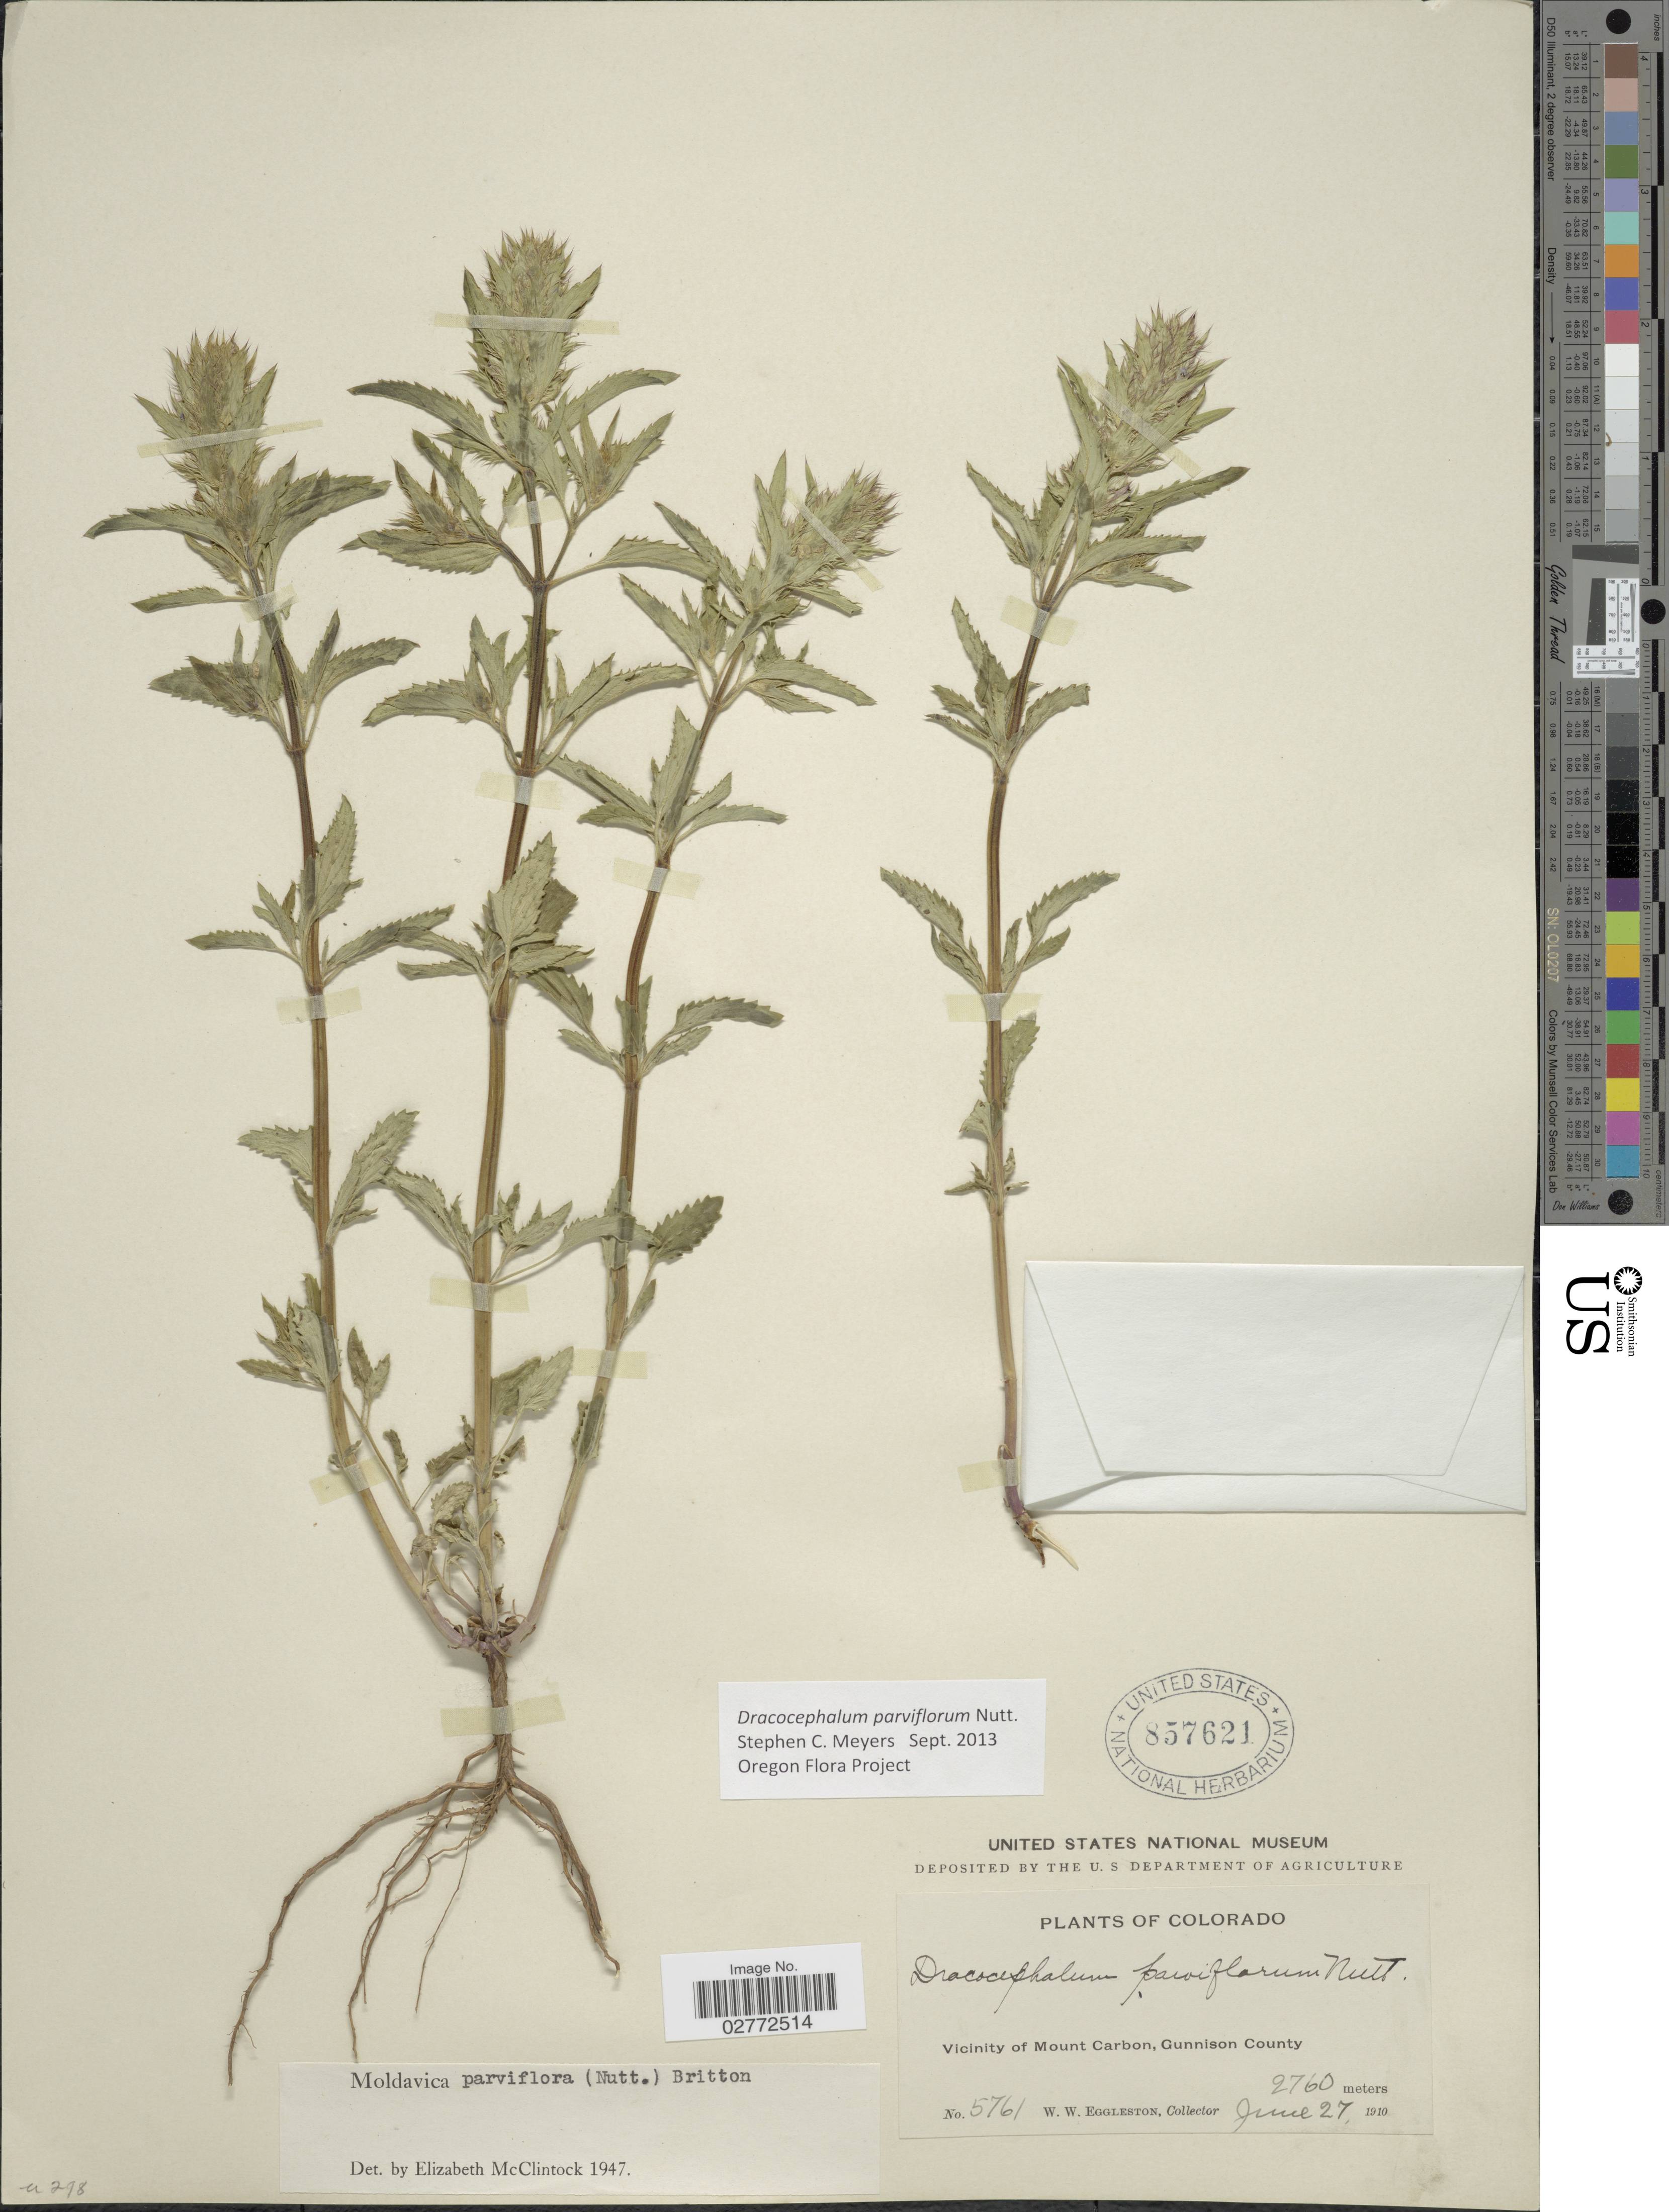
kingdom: Plantae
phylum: Tracheophyta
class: Magnoliopsida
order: Lamiales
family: Lamiaceae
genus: Dracocephalum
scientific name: Dracocephalum parviflorum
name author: Nutt.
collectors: W. W. Eggleston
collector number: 5761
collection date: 1910-06-27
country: United States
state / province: Colorado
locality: Vicinity of Mount Carbon, Gunnison County.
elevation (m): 2760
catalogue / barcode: US 857621